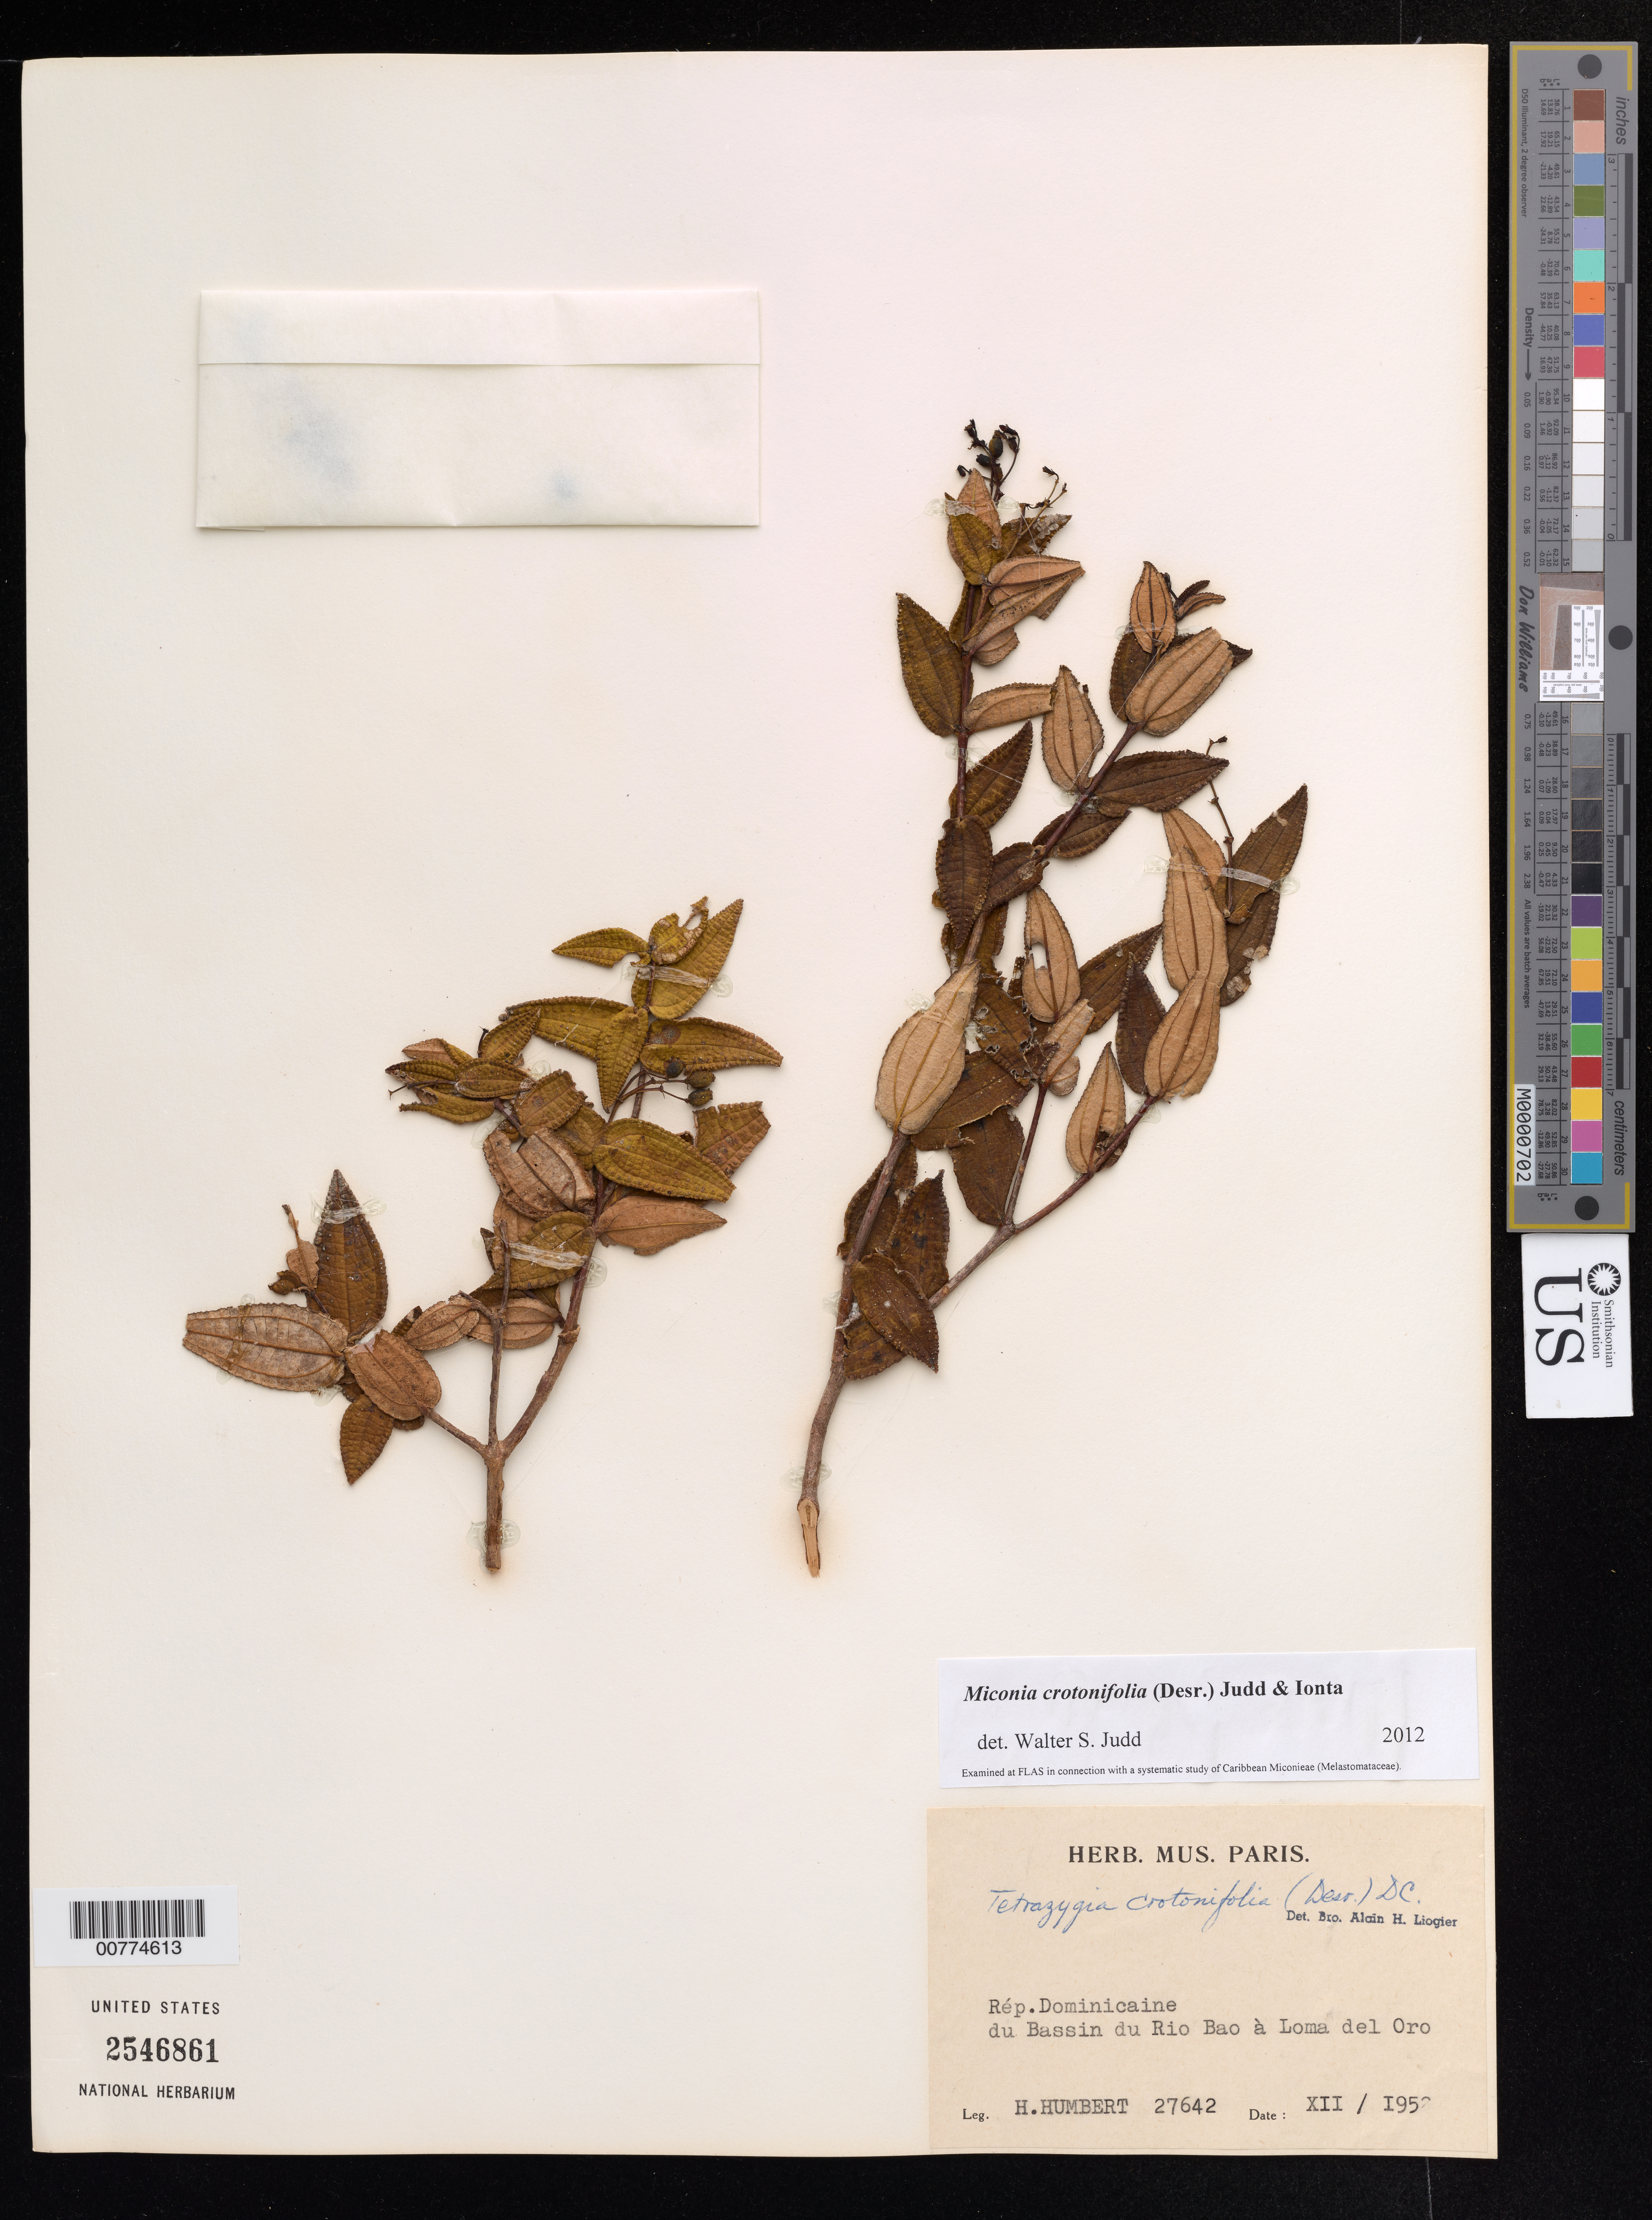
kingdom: Plantae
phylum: Tracheophyta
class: Magnoliopsida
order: Myrtales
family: Melastomataceae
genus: Miconia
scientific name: Miconia crotonifolia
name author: (Desr.) Judd & Ionta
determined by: Judd, Walter S.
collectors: H. Humbert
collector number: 27642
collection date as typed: Dec 1952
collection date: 1952-12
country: Dominican Republic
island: Hispaniola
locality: Du Bassin du Rio Bao à Loma del Oro.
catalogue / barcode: US 2546861